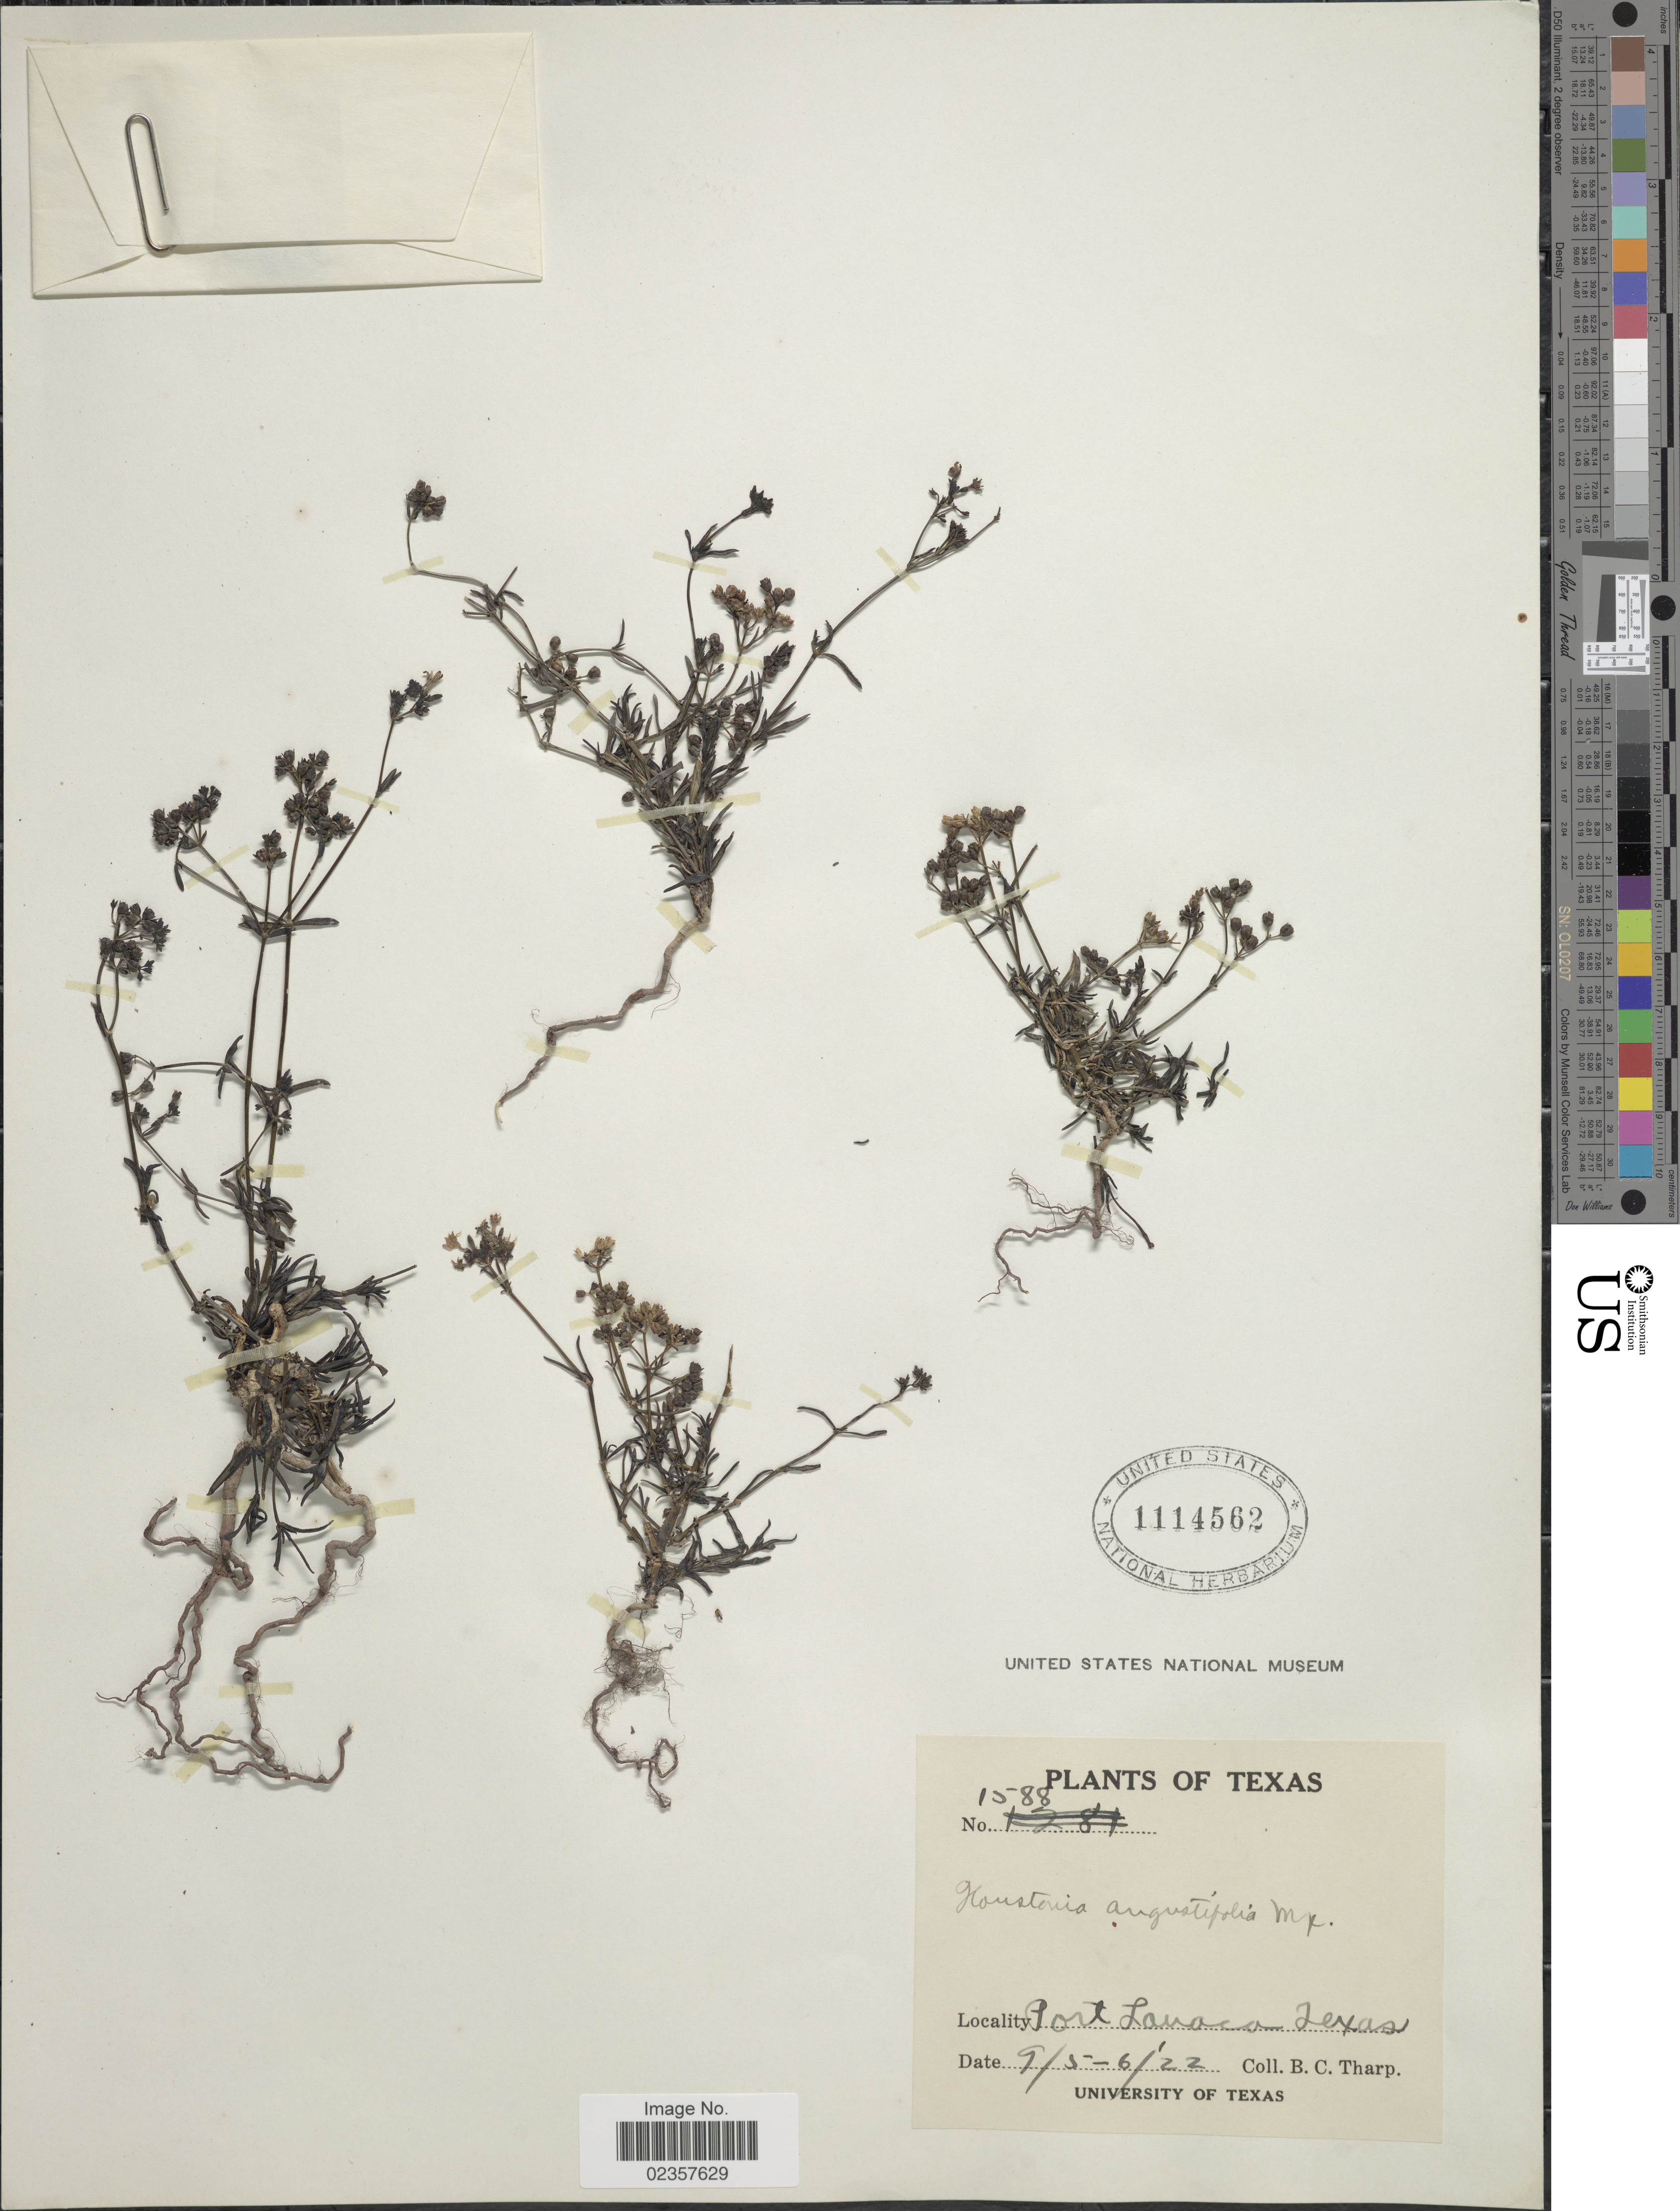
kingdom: Plantae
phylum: Tracheophyta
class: Magnoliopsida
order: Gentianales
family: Rubiaceae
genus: Houstonia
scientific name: Houstonia nigricans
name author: (Lam.) Fernald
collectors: B. C. Tharp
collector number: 1588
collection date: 1922-09-05/1922-09-06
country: United States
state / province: Texas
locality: Port Lavaca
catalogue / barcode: US 1114562